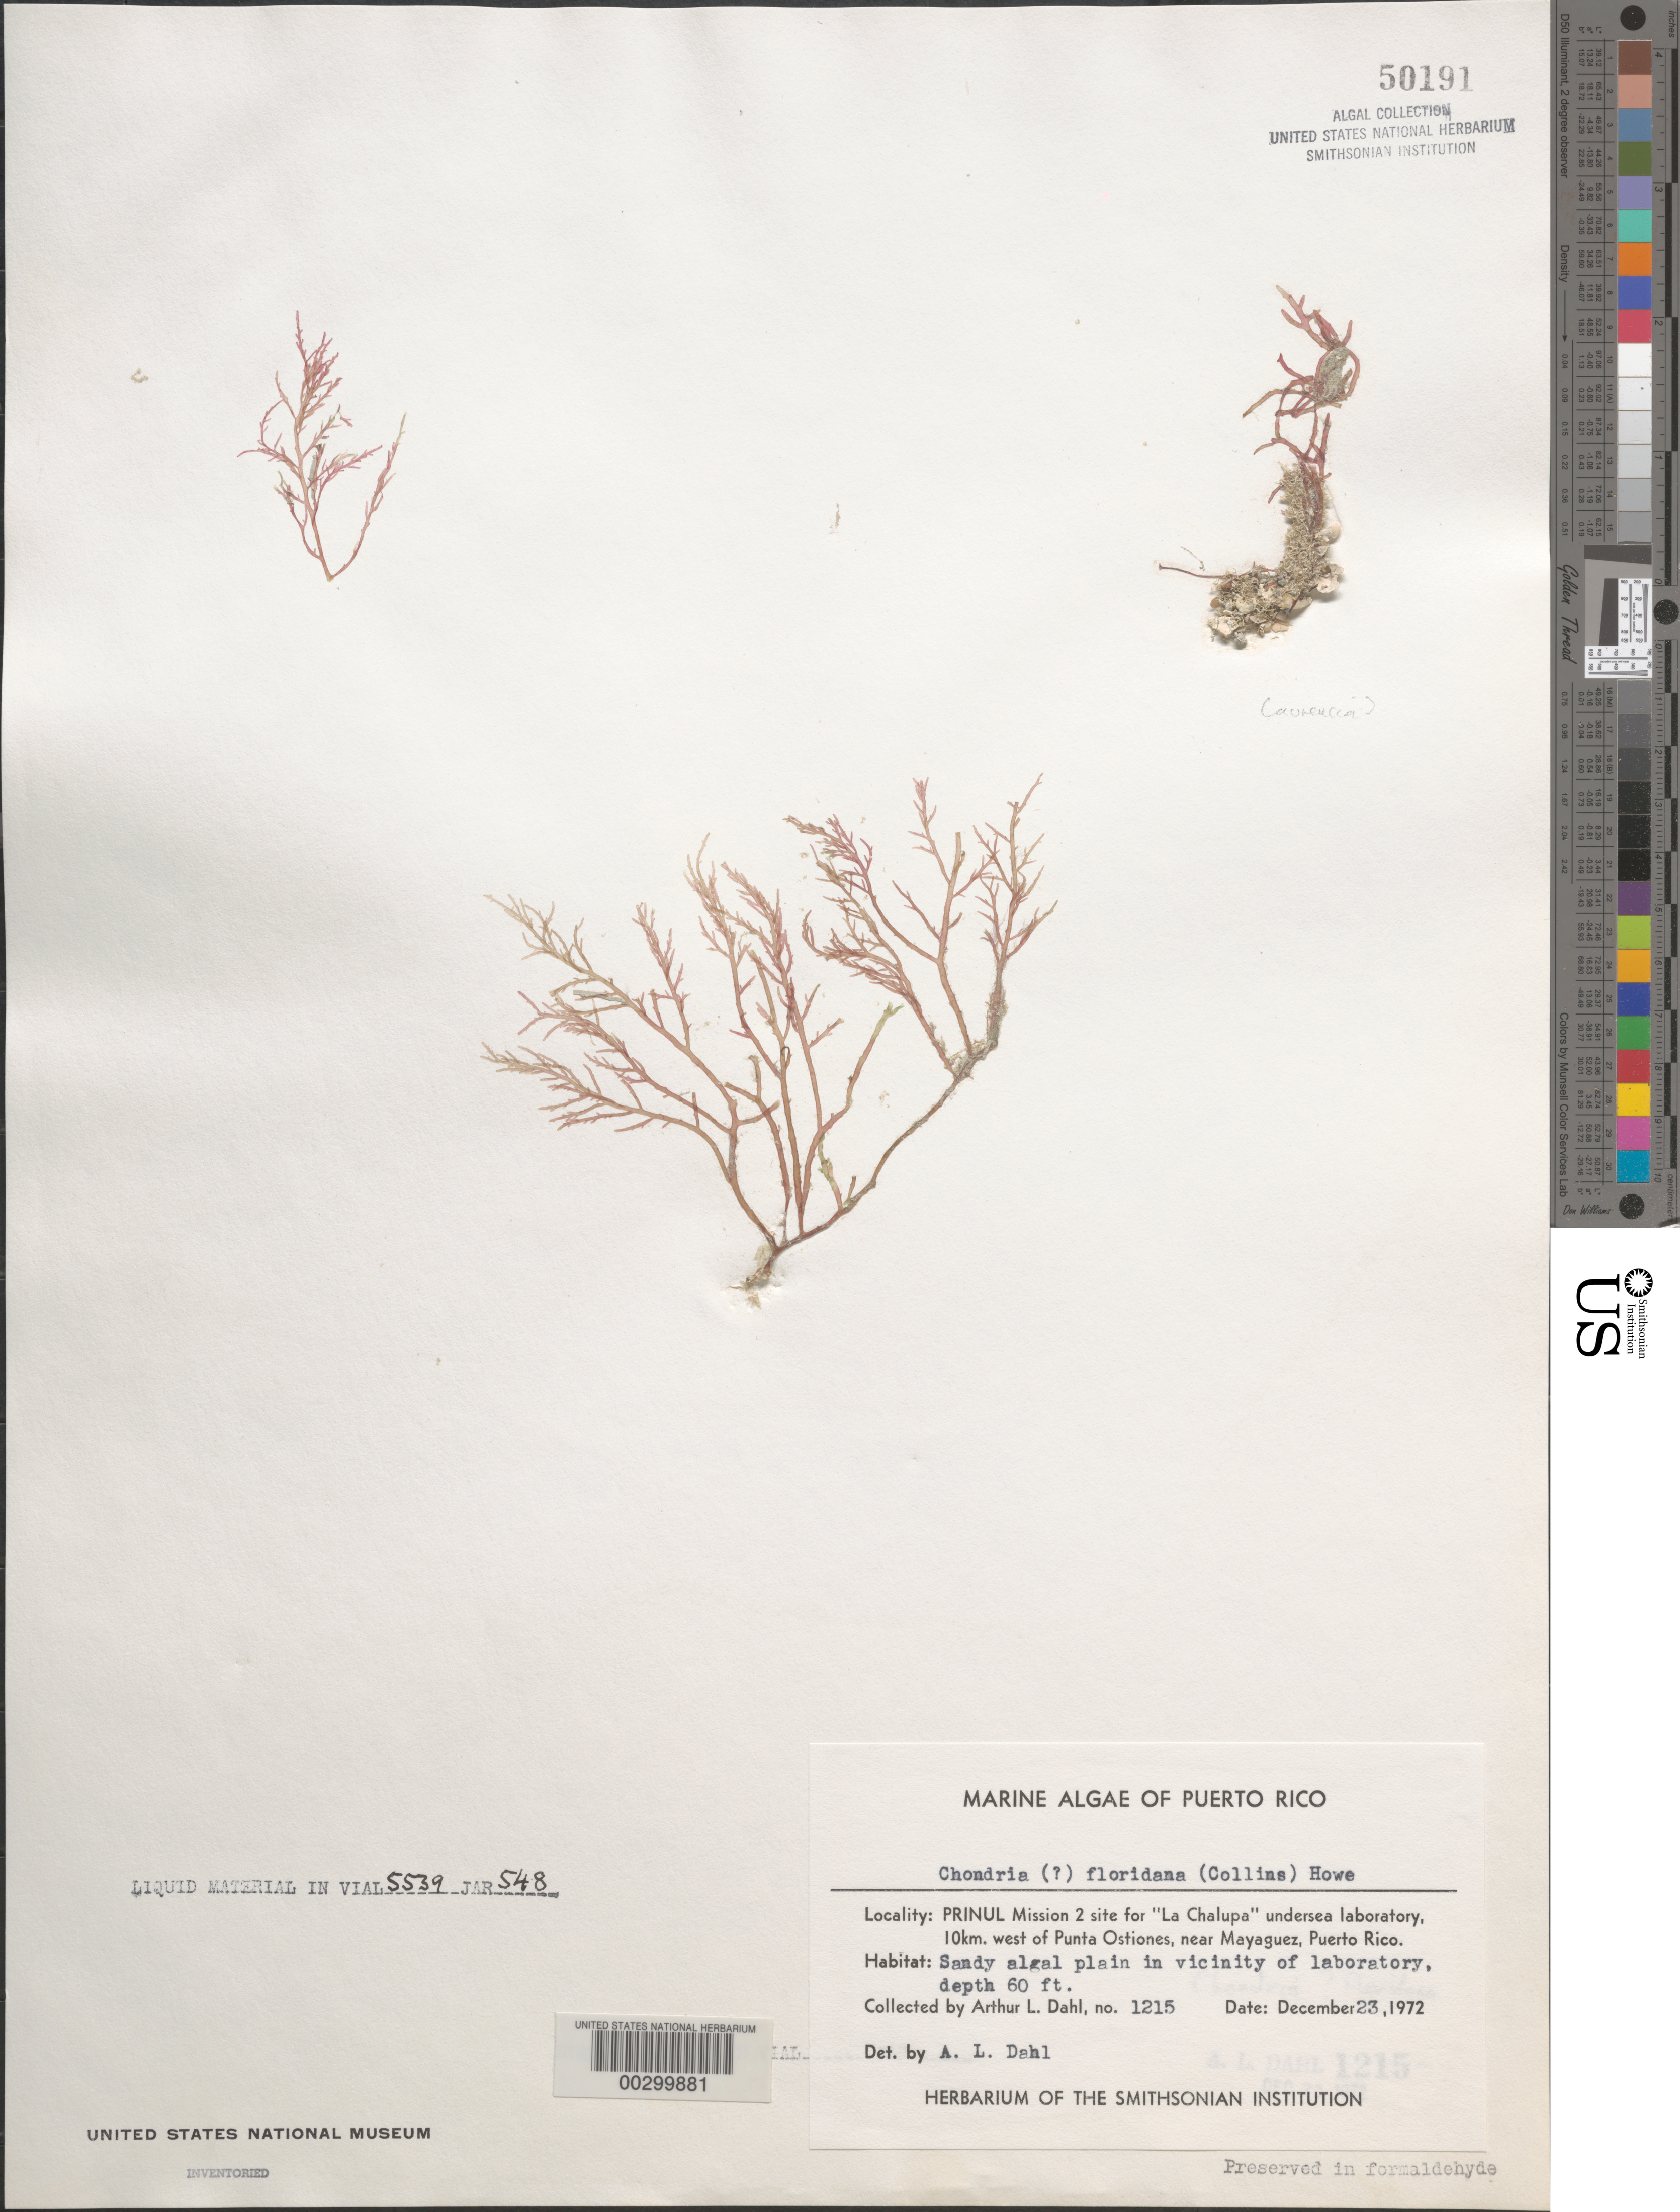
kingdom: Plantae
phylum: Rhodophyta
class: Florideophyceae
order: Ceramiales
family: Rhodomelaceae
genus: Chondria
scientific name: Chondria floridana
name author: (Collins) M. Howe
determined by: Dahl, A. E.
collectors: A. Dahl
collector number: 1215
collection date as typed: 23 Dec 1972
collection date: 1972-12-23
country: Puerto Rico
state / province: Mayaguez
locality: La chalupa undersea laboratory, 10 km west of punta ostiones, near mayaguez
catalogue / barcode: US 50191